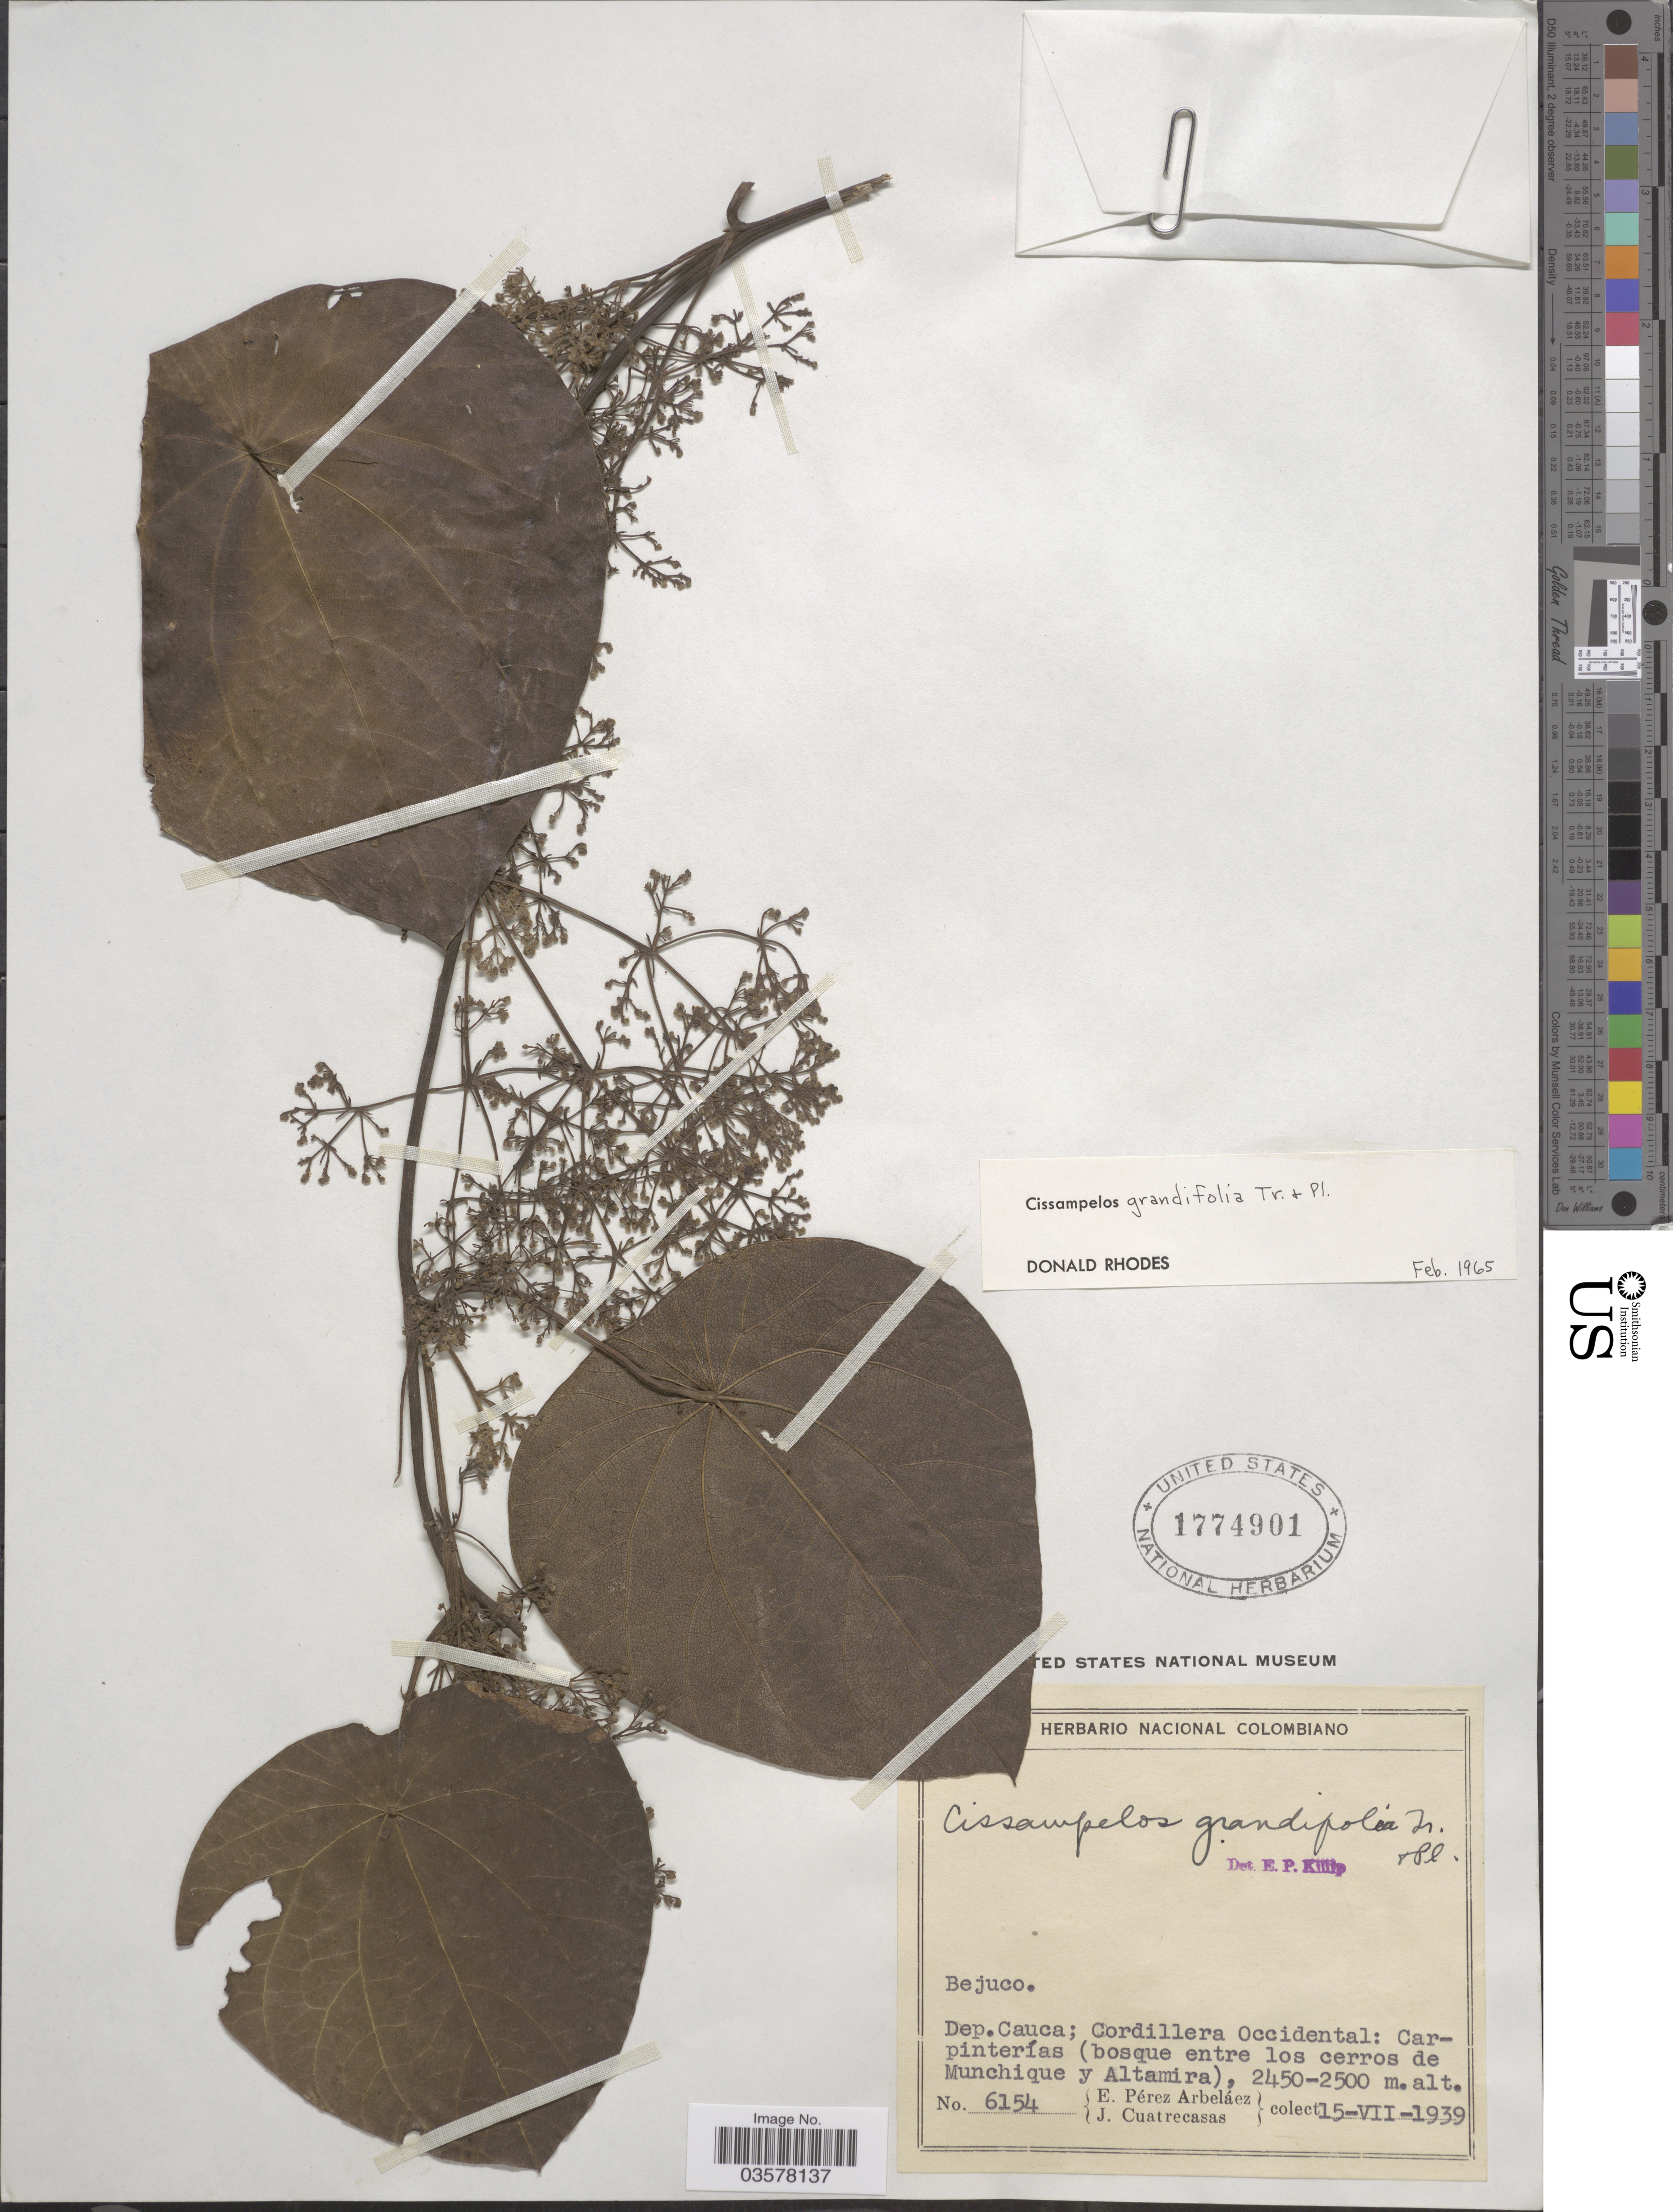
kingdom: Plantae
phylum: Tracheophyta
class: Magnoliopsida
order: Ranunculales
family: Menispermaceae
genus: Cissampelos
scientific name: Cissampelos grandifolia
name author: Triana & Planch.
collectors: E. Pérez Arbeláez & J. Cuatrecasas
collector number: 6154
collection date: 1939-07-15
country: Colombia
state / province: Cauca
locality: Dep. Cauca; Cordillera Occidental: Carpinterías (bosque entre los cerros de Munchique y Altamira).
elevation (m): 2450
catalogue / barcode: US 1774901